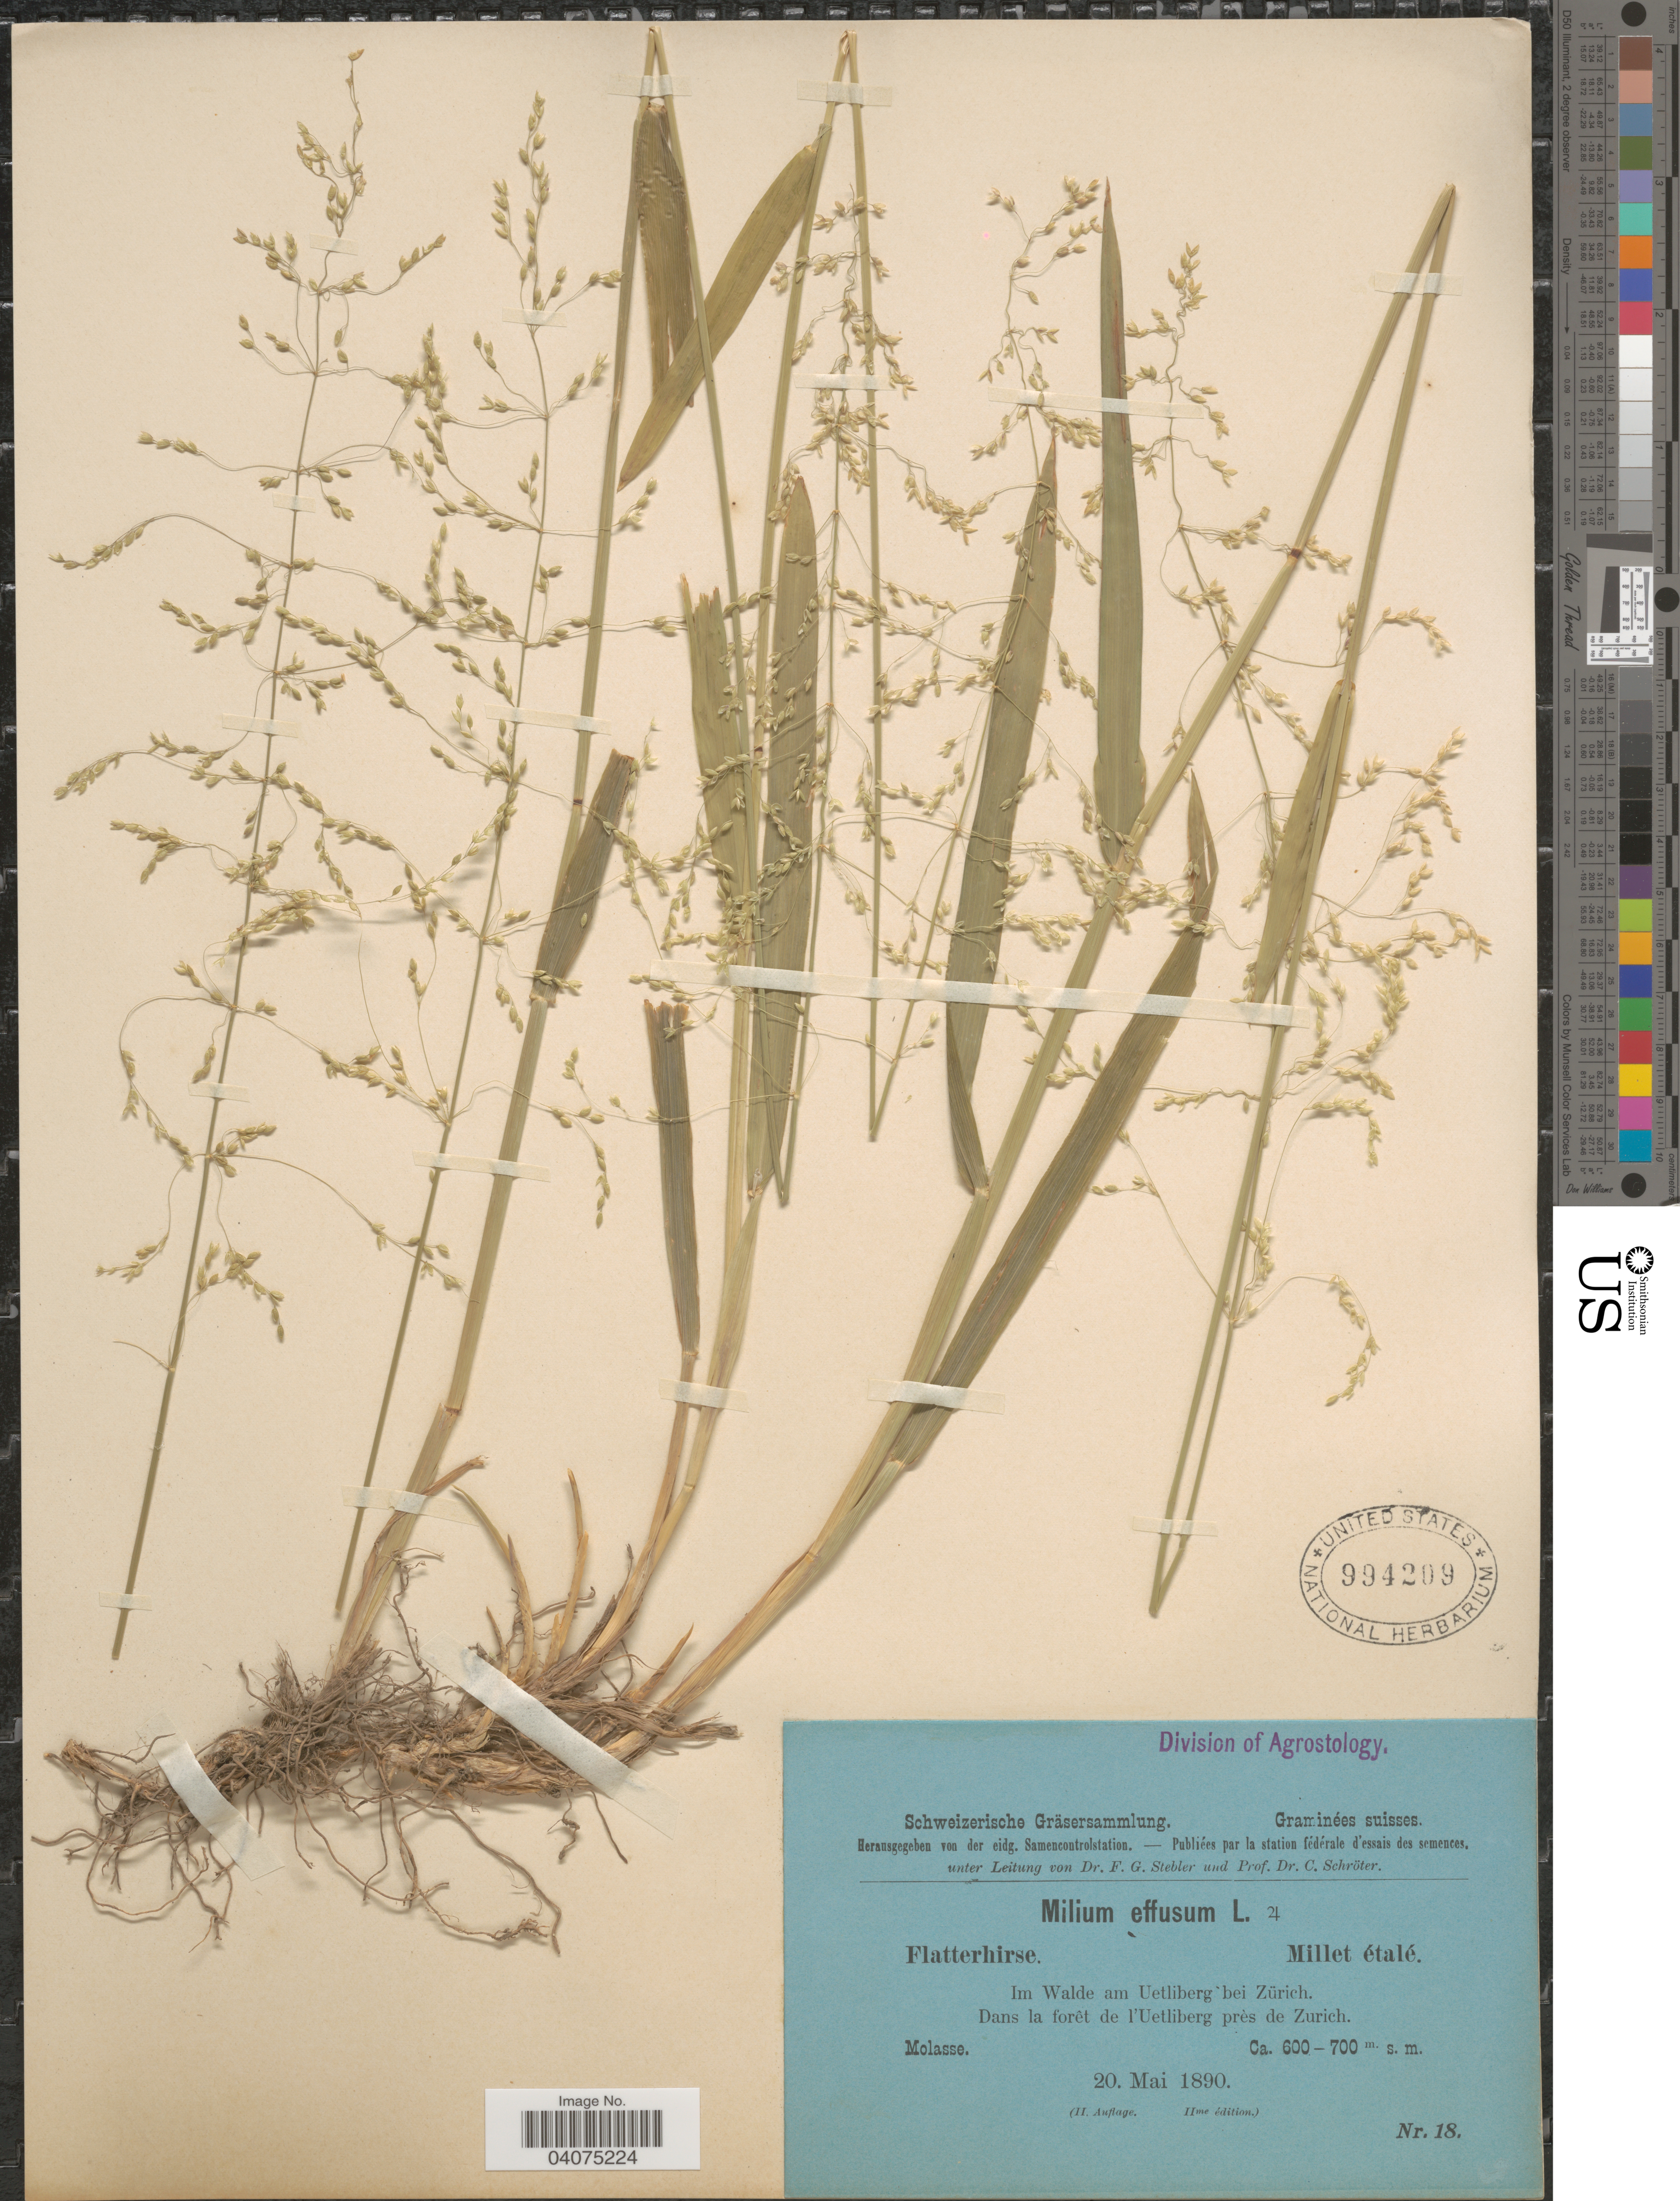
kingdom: Plantae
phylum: Tracheophyta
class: Liliopsida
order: Poales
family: Poaceae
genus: Milium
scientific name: Milium effusum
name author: L.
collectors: Stebler, F.G. & Schröter, C.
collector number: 18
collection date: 1890-05-20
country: Switzerland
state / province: Zurich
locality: Im Walde am Uetliberg bei Zürich. Dans la forêt de l'Uetilberg près de Zurich.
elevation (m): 600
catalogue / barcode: US 994209